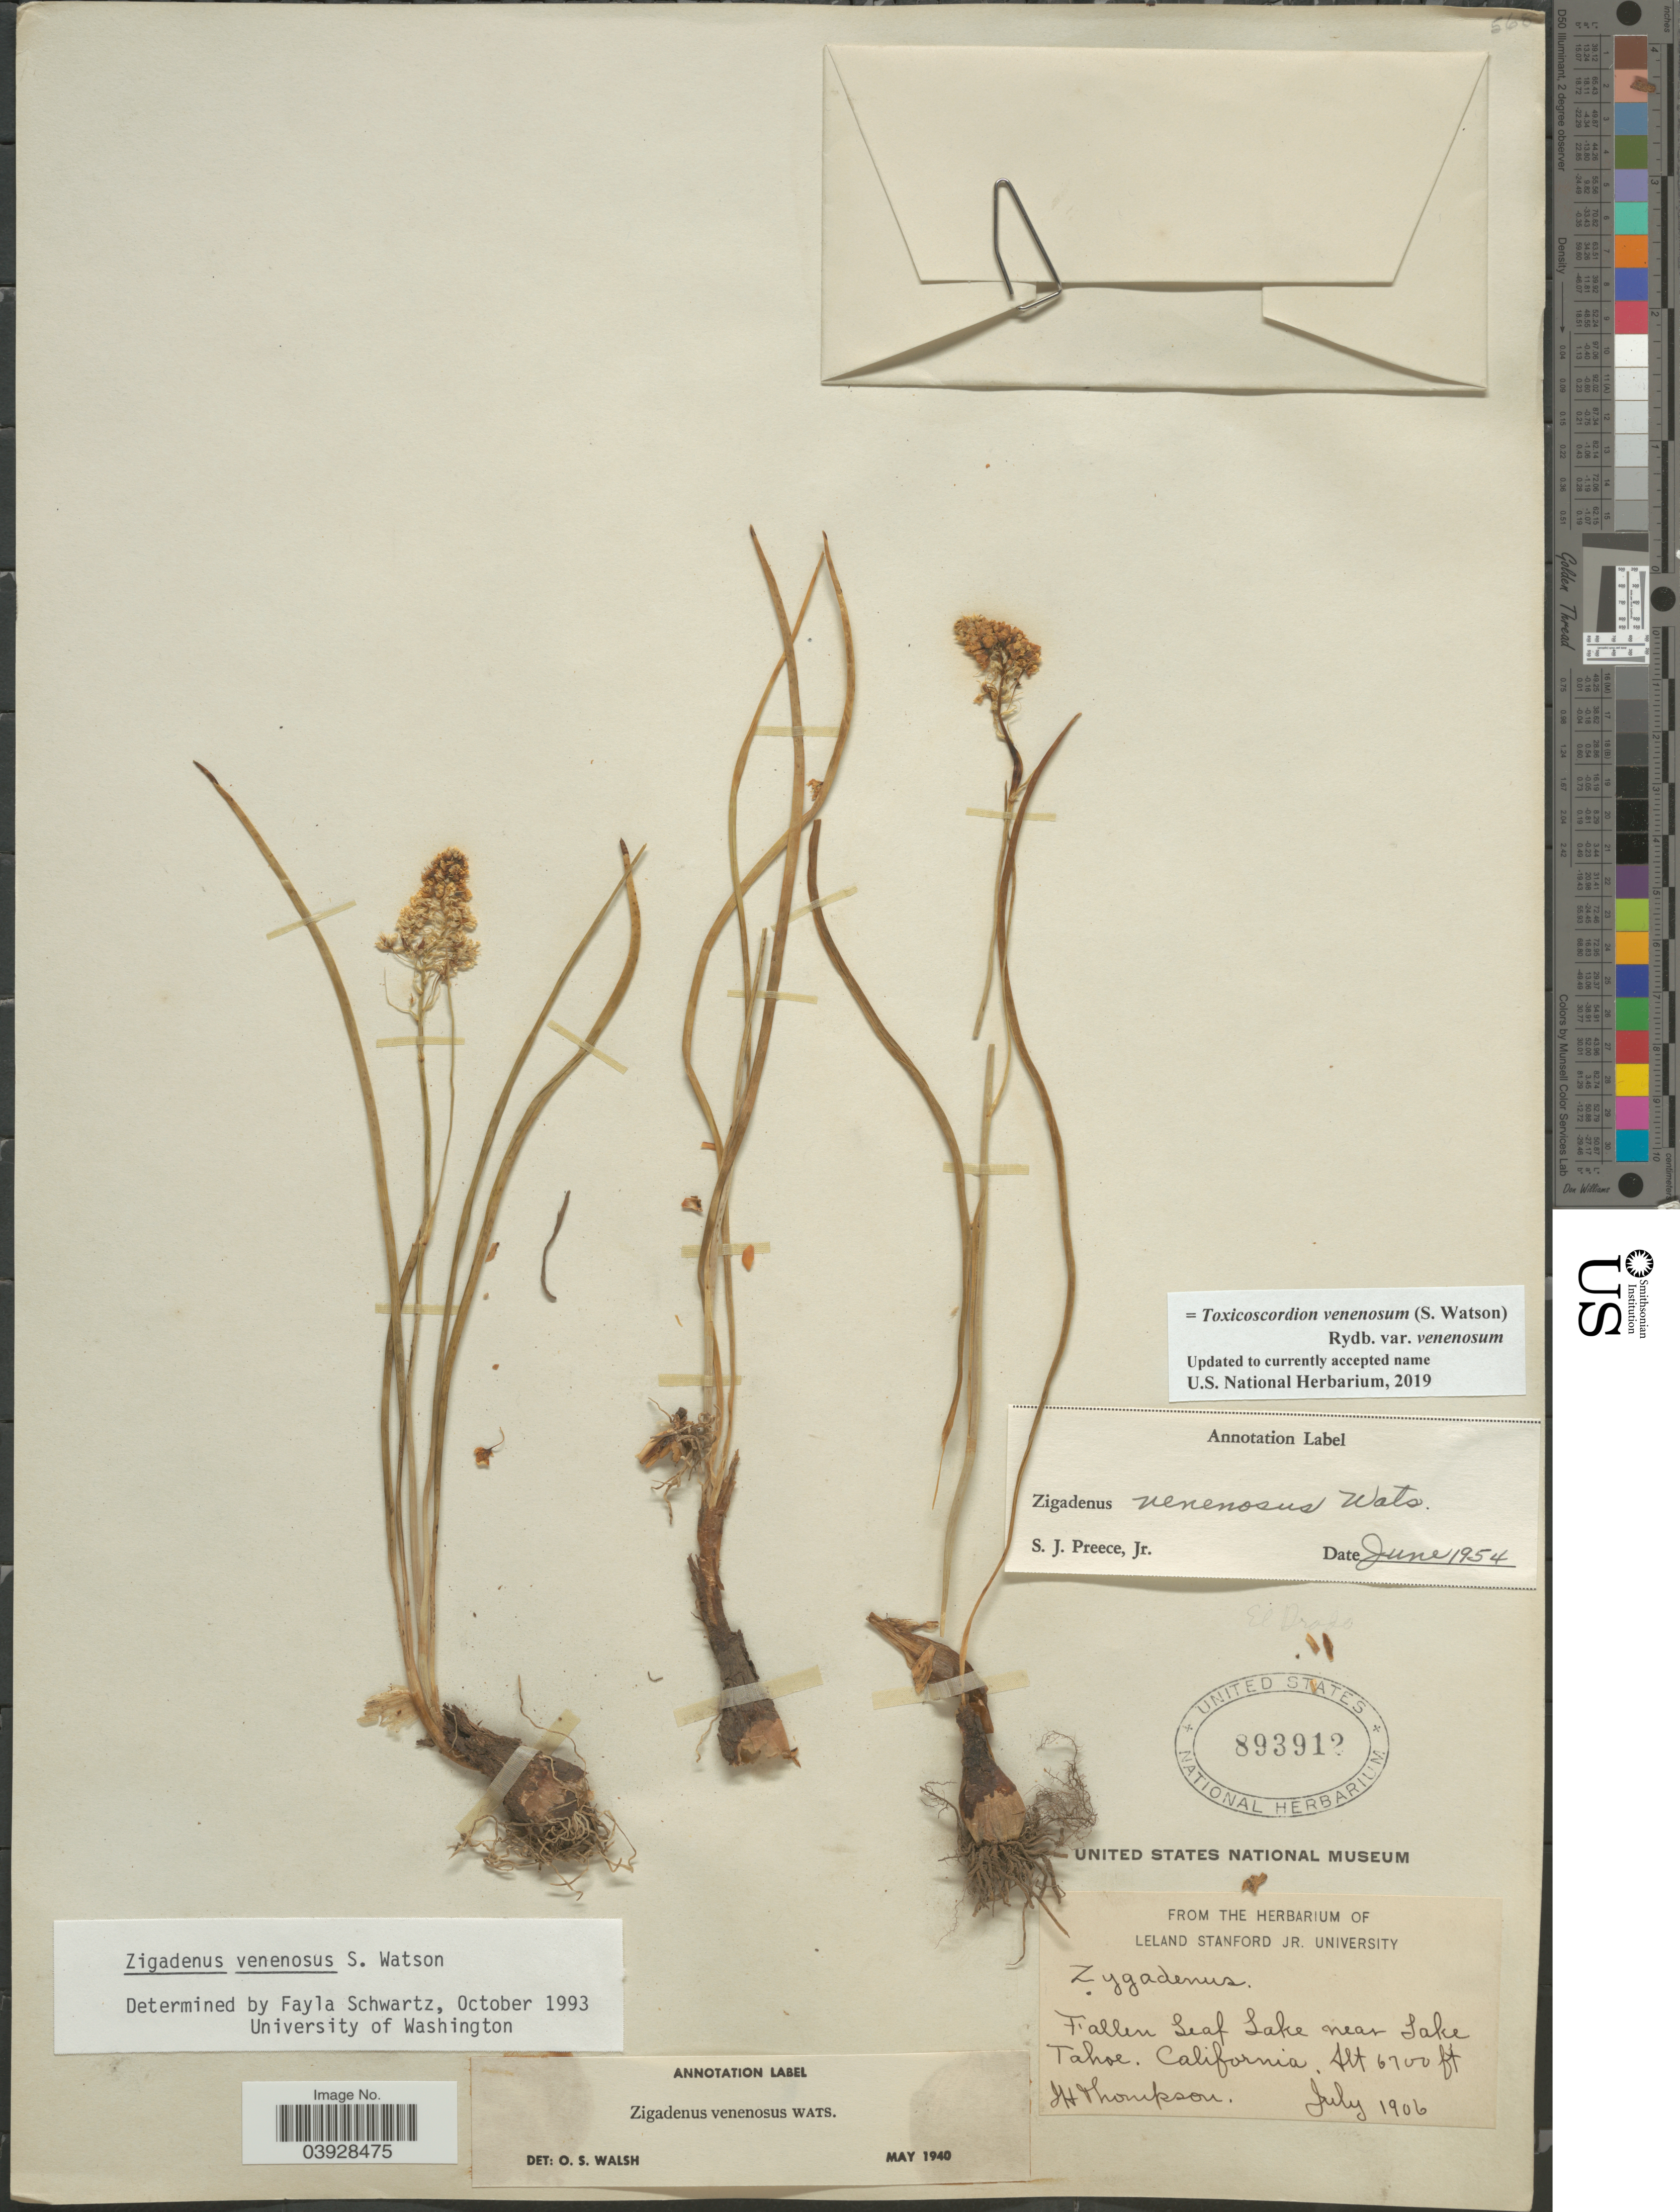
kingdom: Plantae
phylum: Tracheophyta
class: Liliopsida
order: Liliales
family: Melanthiaceae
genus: Toxicoscordion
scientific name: Toxicoscordion venenosum var. gramineum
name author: (Rydb.) Brasher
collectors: J. Thompson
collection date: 1906-07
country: United States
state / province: California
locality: Fallen Leaf Lake near Lake Tahoe.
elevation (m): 2042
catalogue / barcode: US 893912